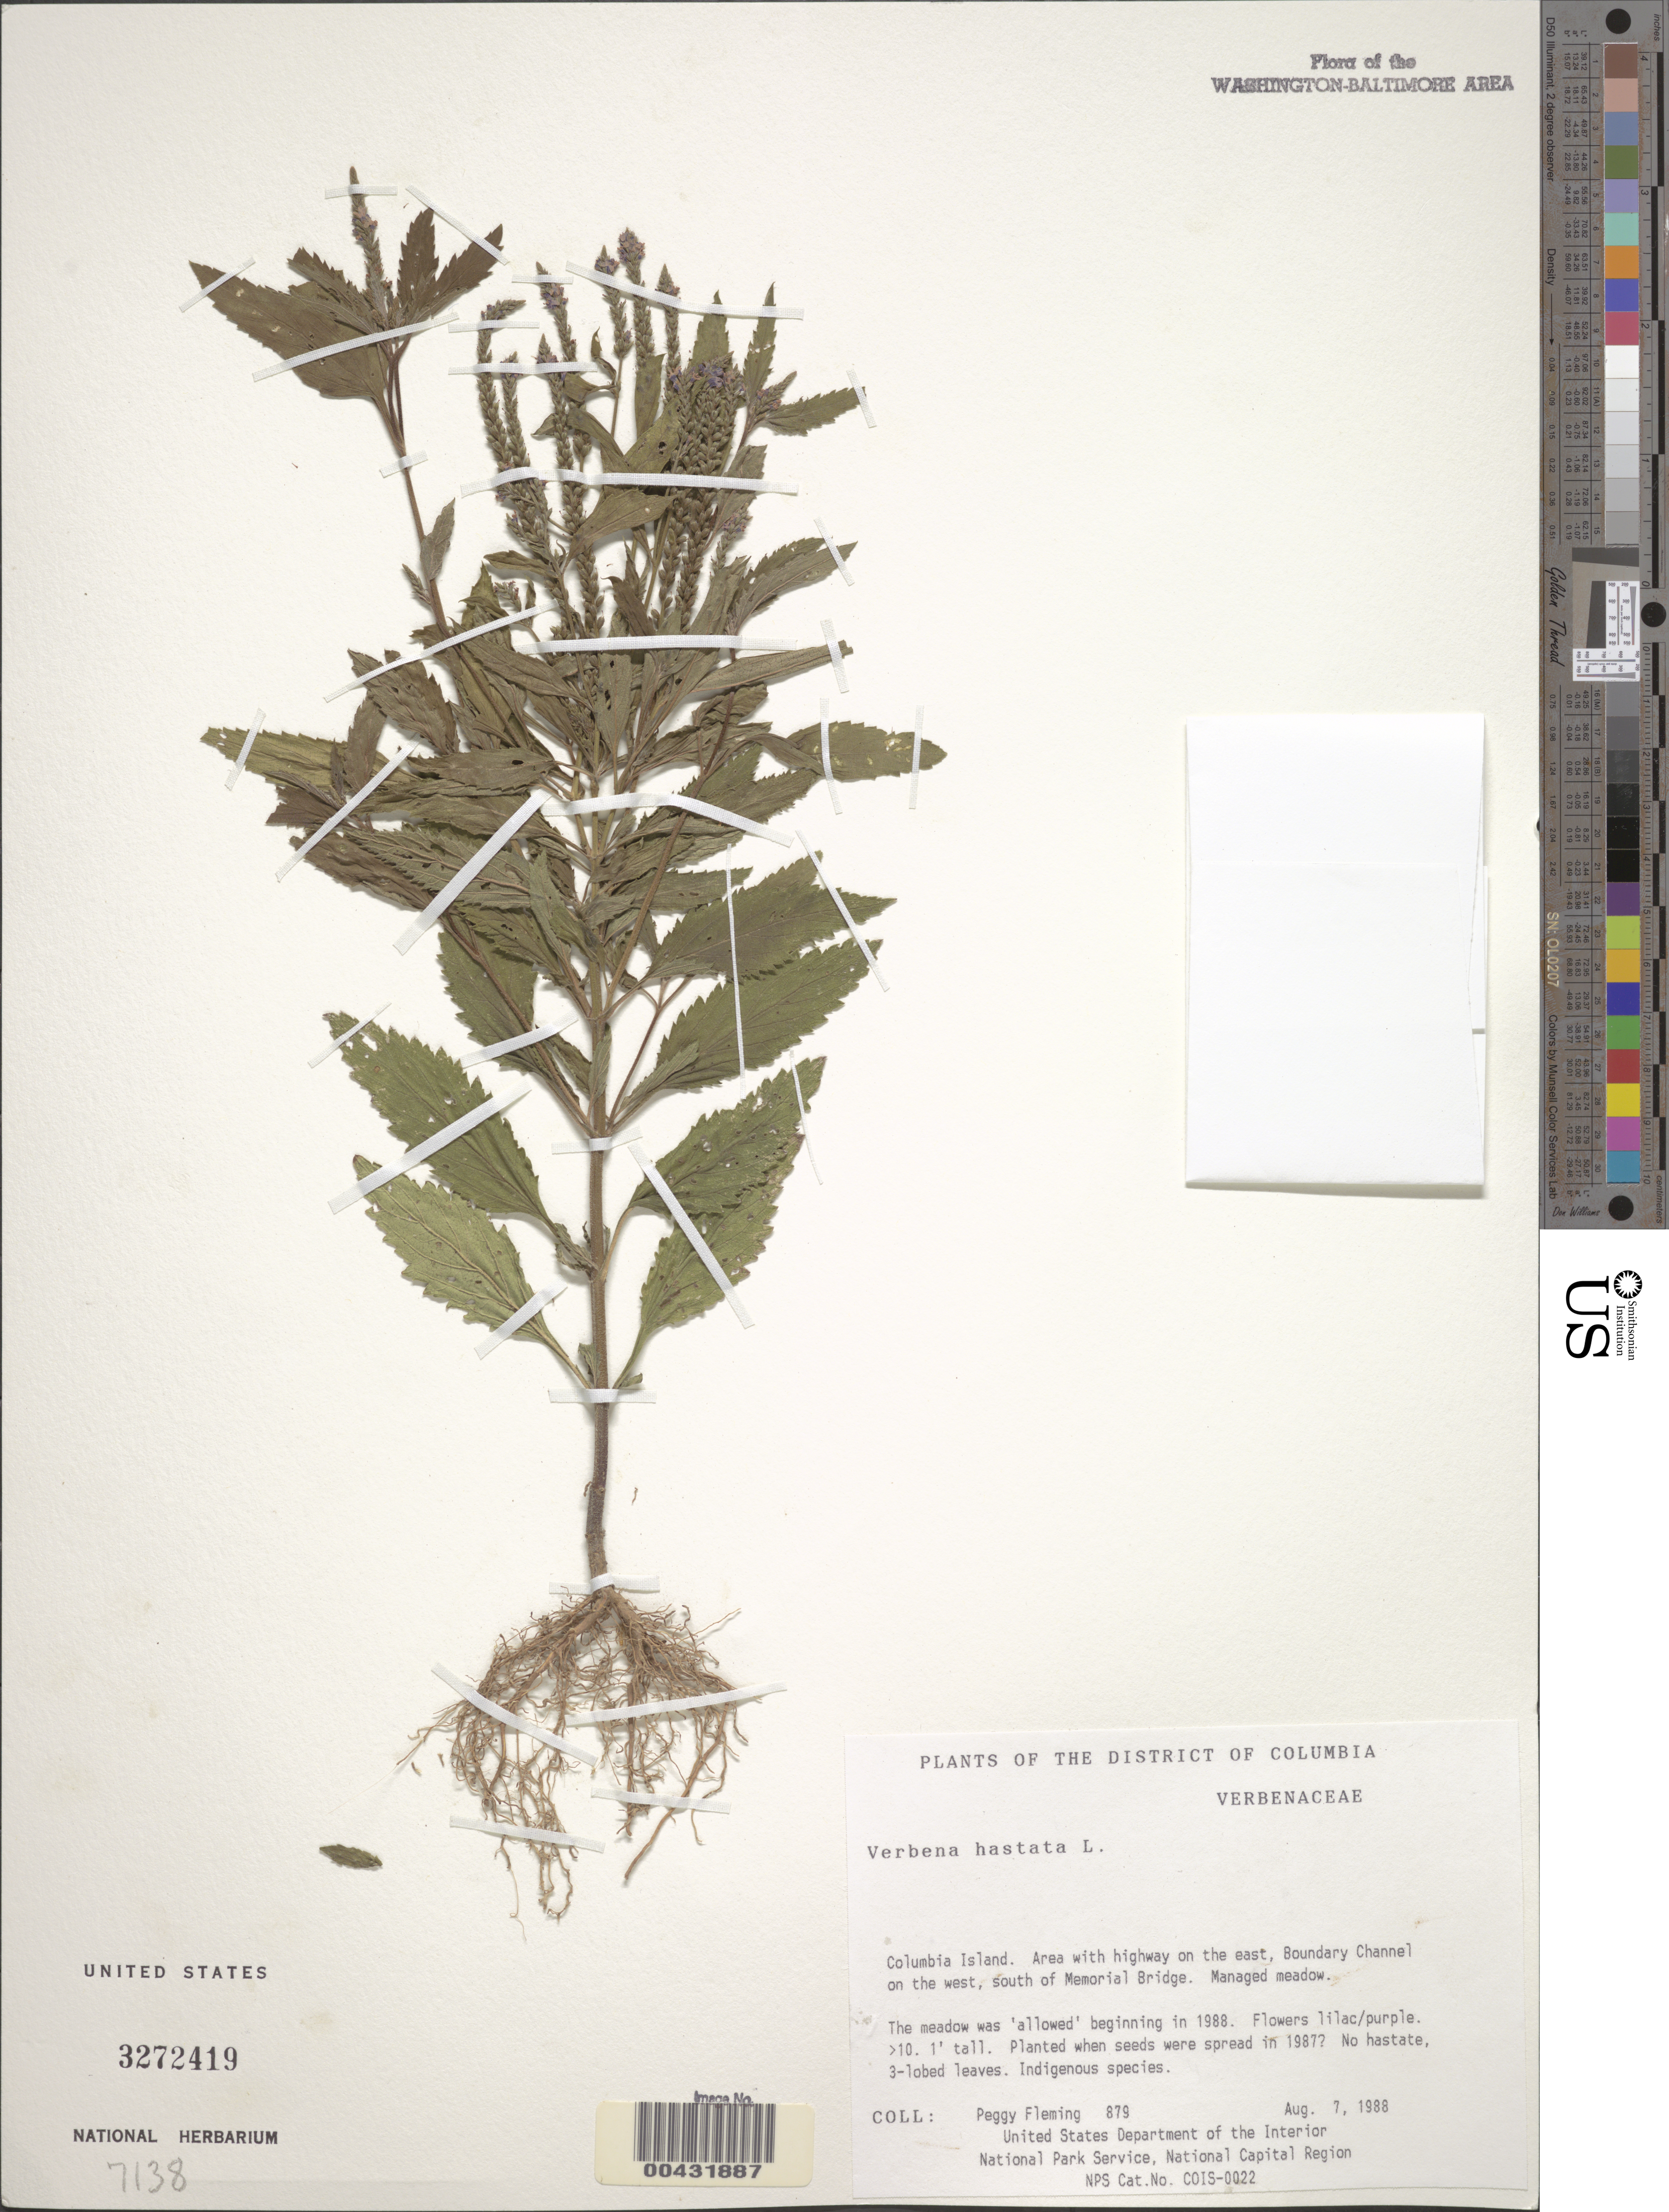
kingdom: Plantae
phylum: Tracheophyta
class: Magnoliopsida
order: Lamiales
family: Verbenaceae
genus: Verbena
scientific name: Verbena hastata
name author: L.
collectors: P. Fleming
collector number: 870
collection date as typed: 07 Aug 1988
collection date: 1988-08-07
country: United States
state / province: District of Columbia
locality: Columbia Island, E of Boundary Channel S of Memorial Bridge Columbia Island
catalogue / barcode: US 3272419